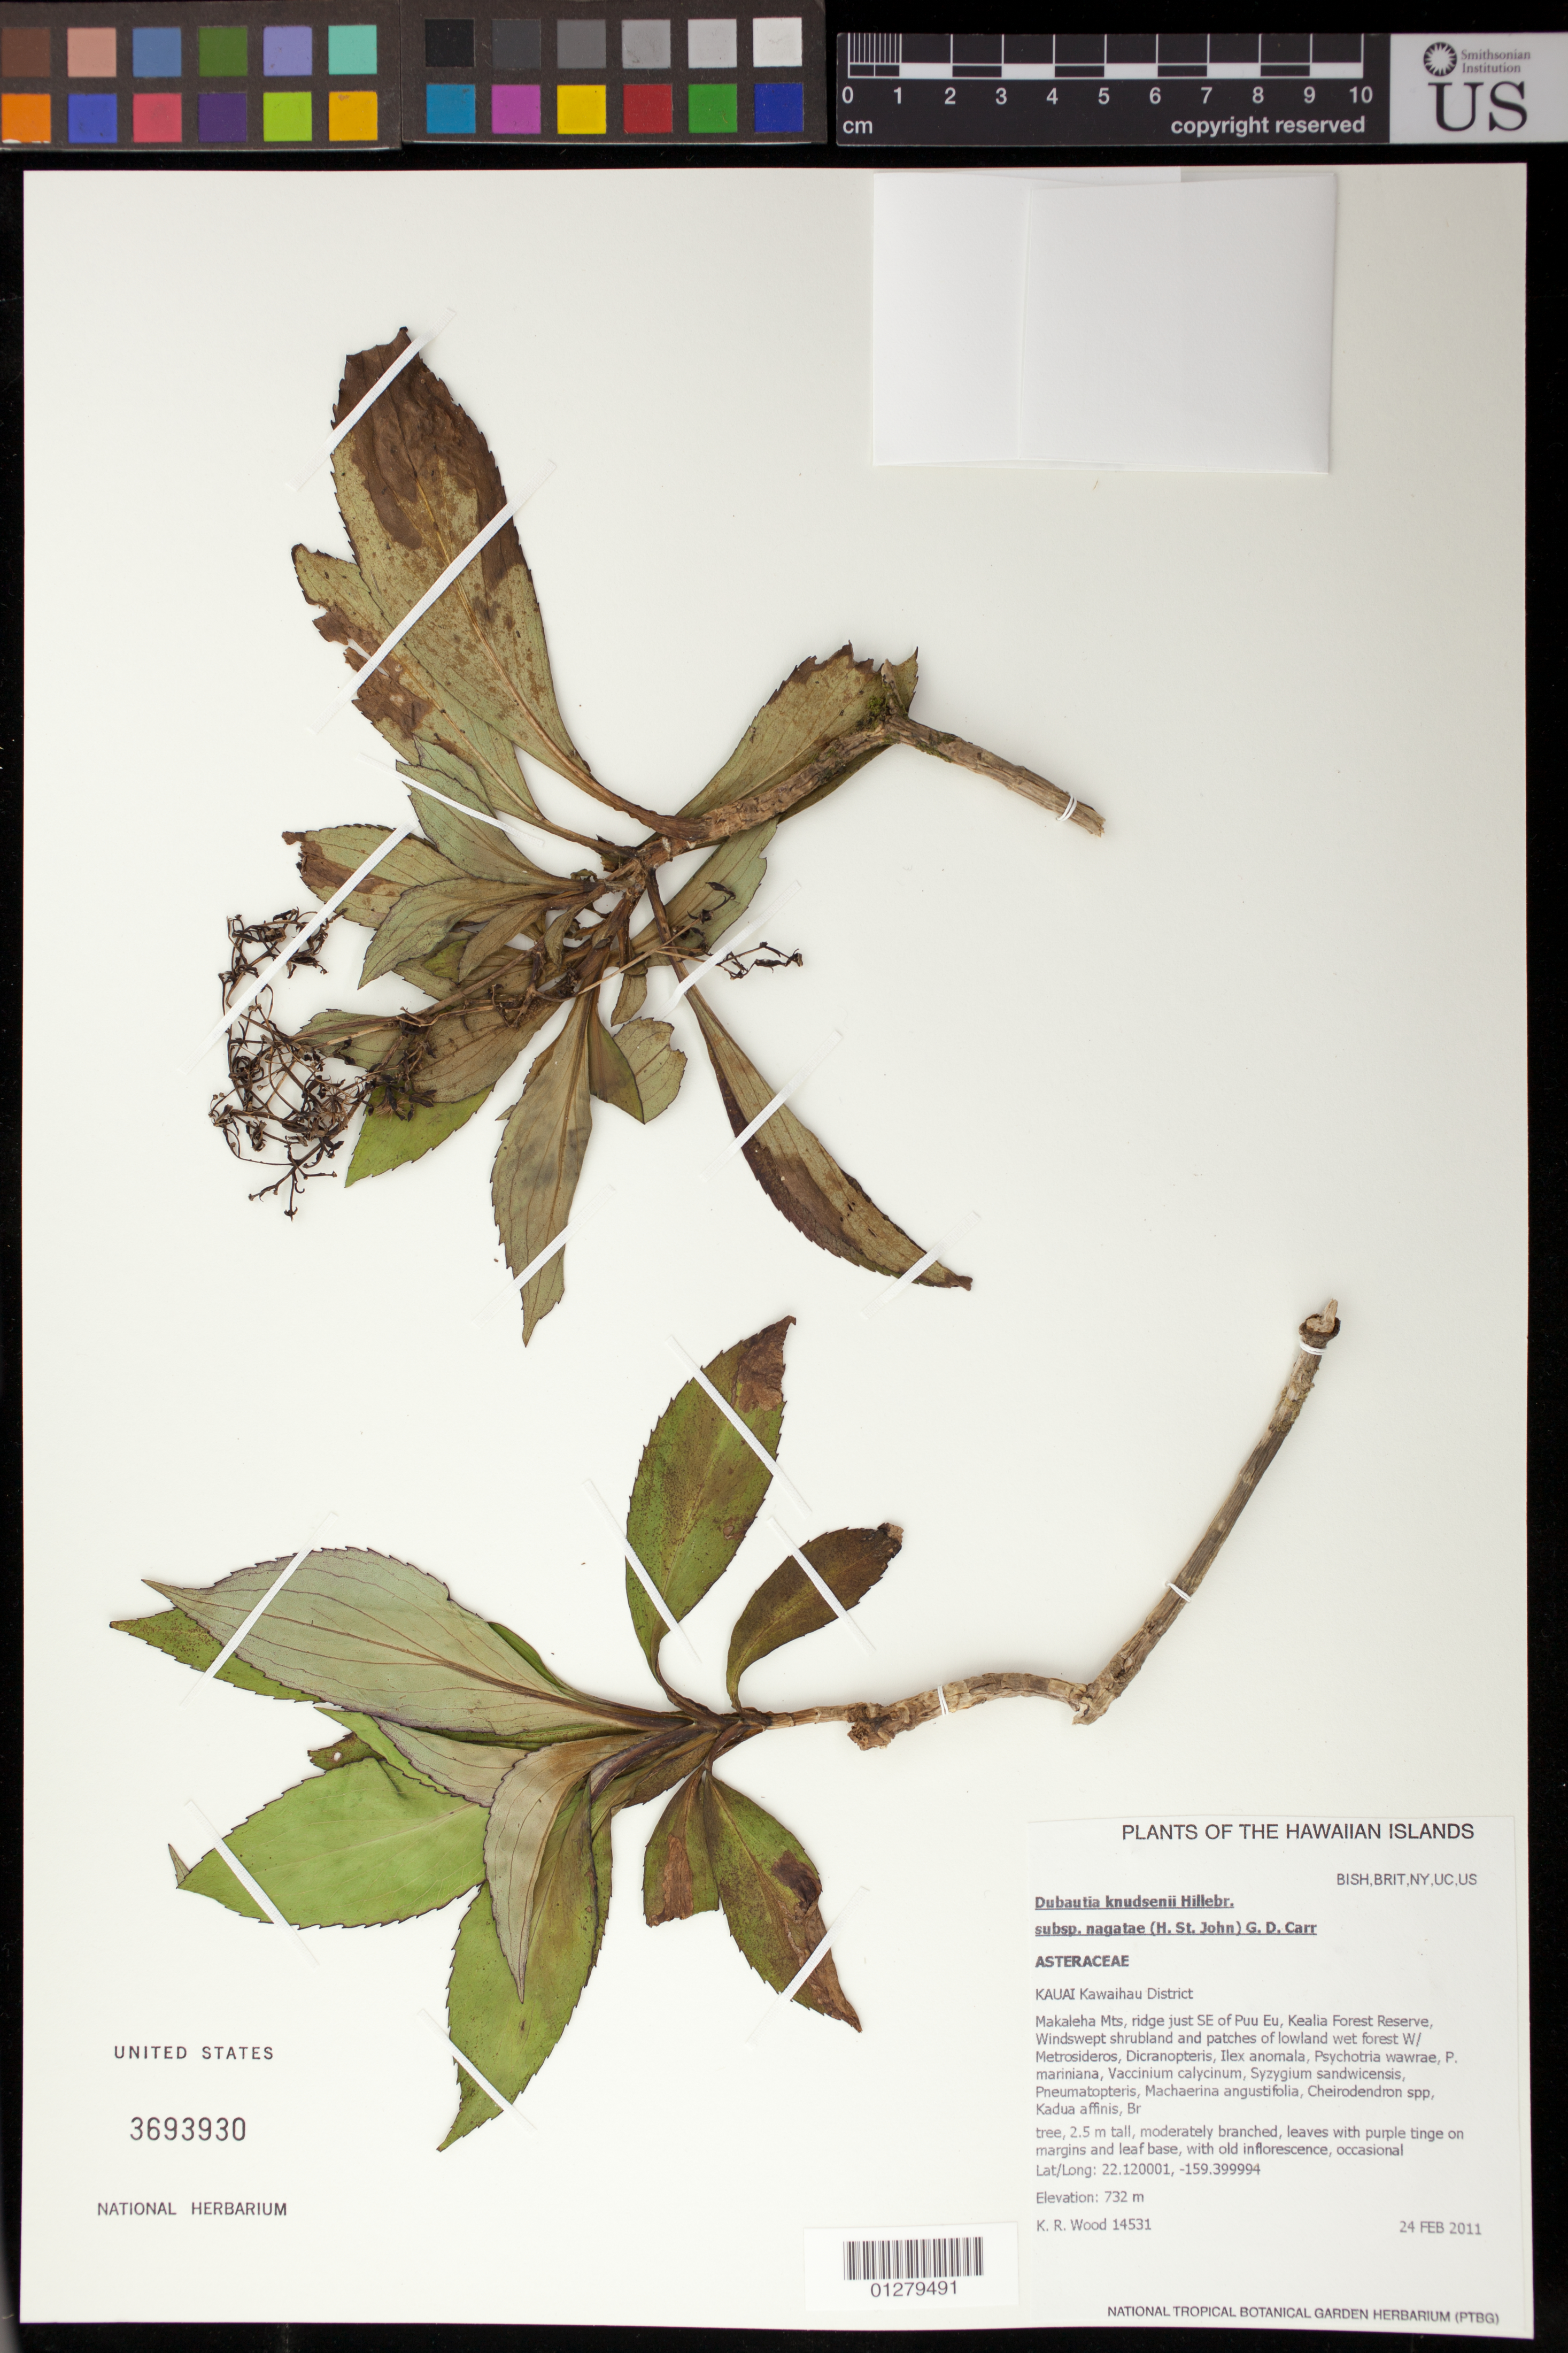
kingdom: Plantae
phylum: Tracheophyta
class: Magnoliopsida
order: Asterales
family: Asteraceae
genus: Dubautia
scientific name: Dubautia knudsenii subsp. nagatae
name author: (H. St. John) G.D. Carr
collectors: K. R. Wood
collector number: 14531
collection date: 2011-02-24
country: United States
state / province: Hawaii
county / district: Kauai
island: Kaua'i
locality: Kawaihau District, Makaleha Mts., ridge just SE of Pu'u Eu, Kealia Forest Reserve.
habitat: Shrubland and patches of lowland wet forest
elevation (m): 732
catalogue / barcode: US 3693920